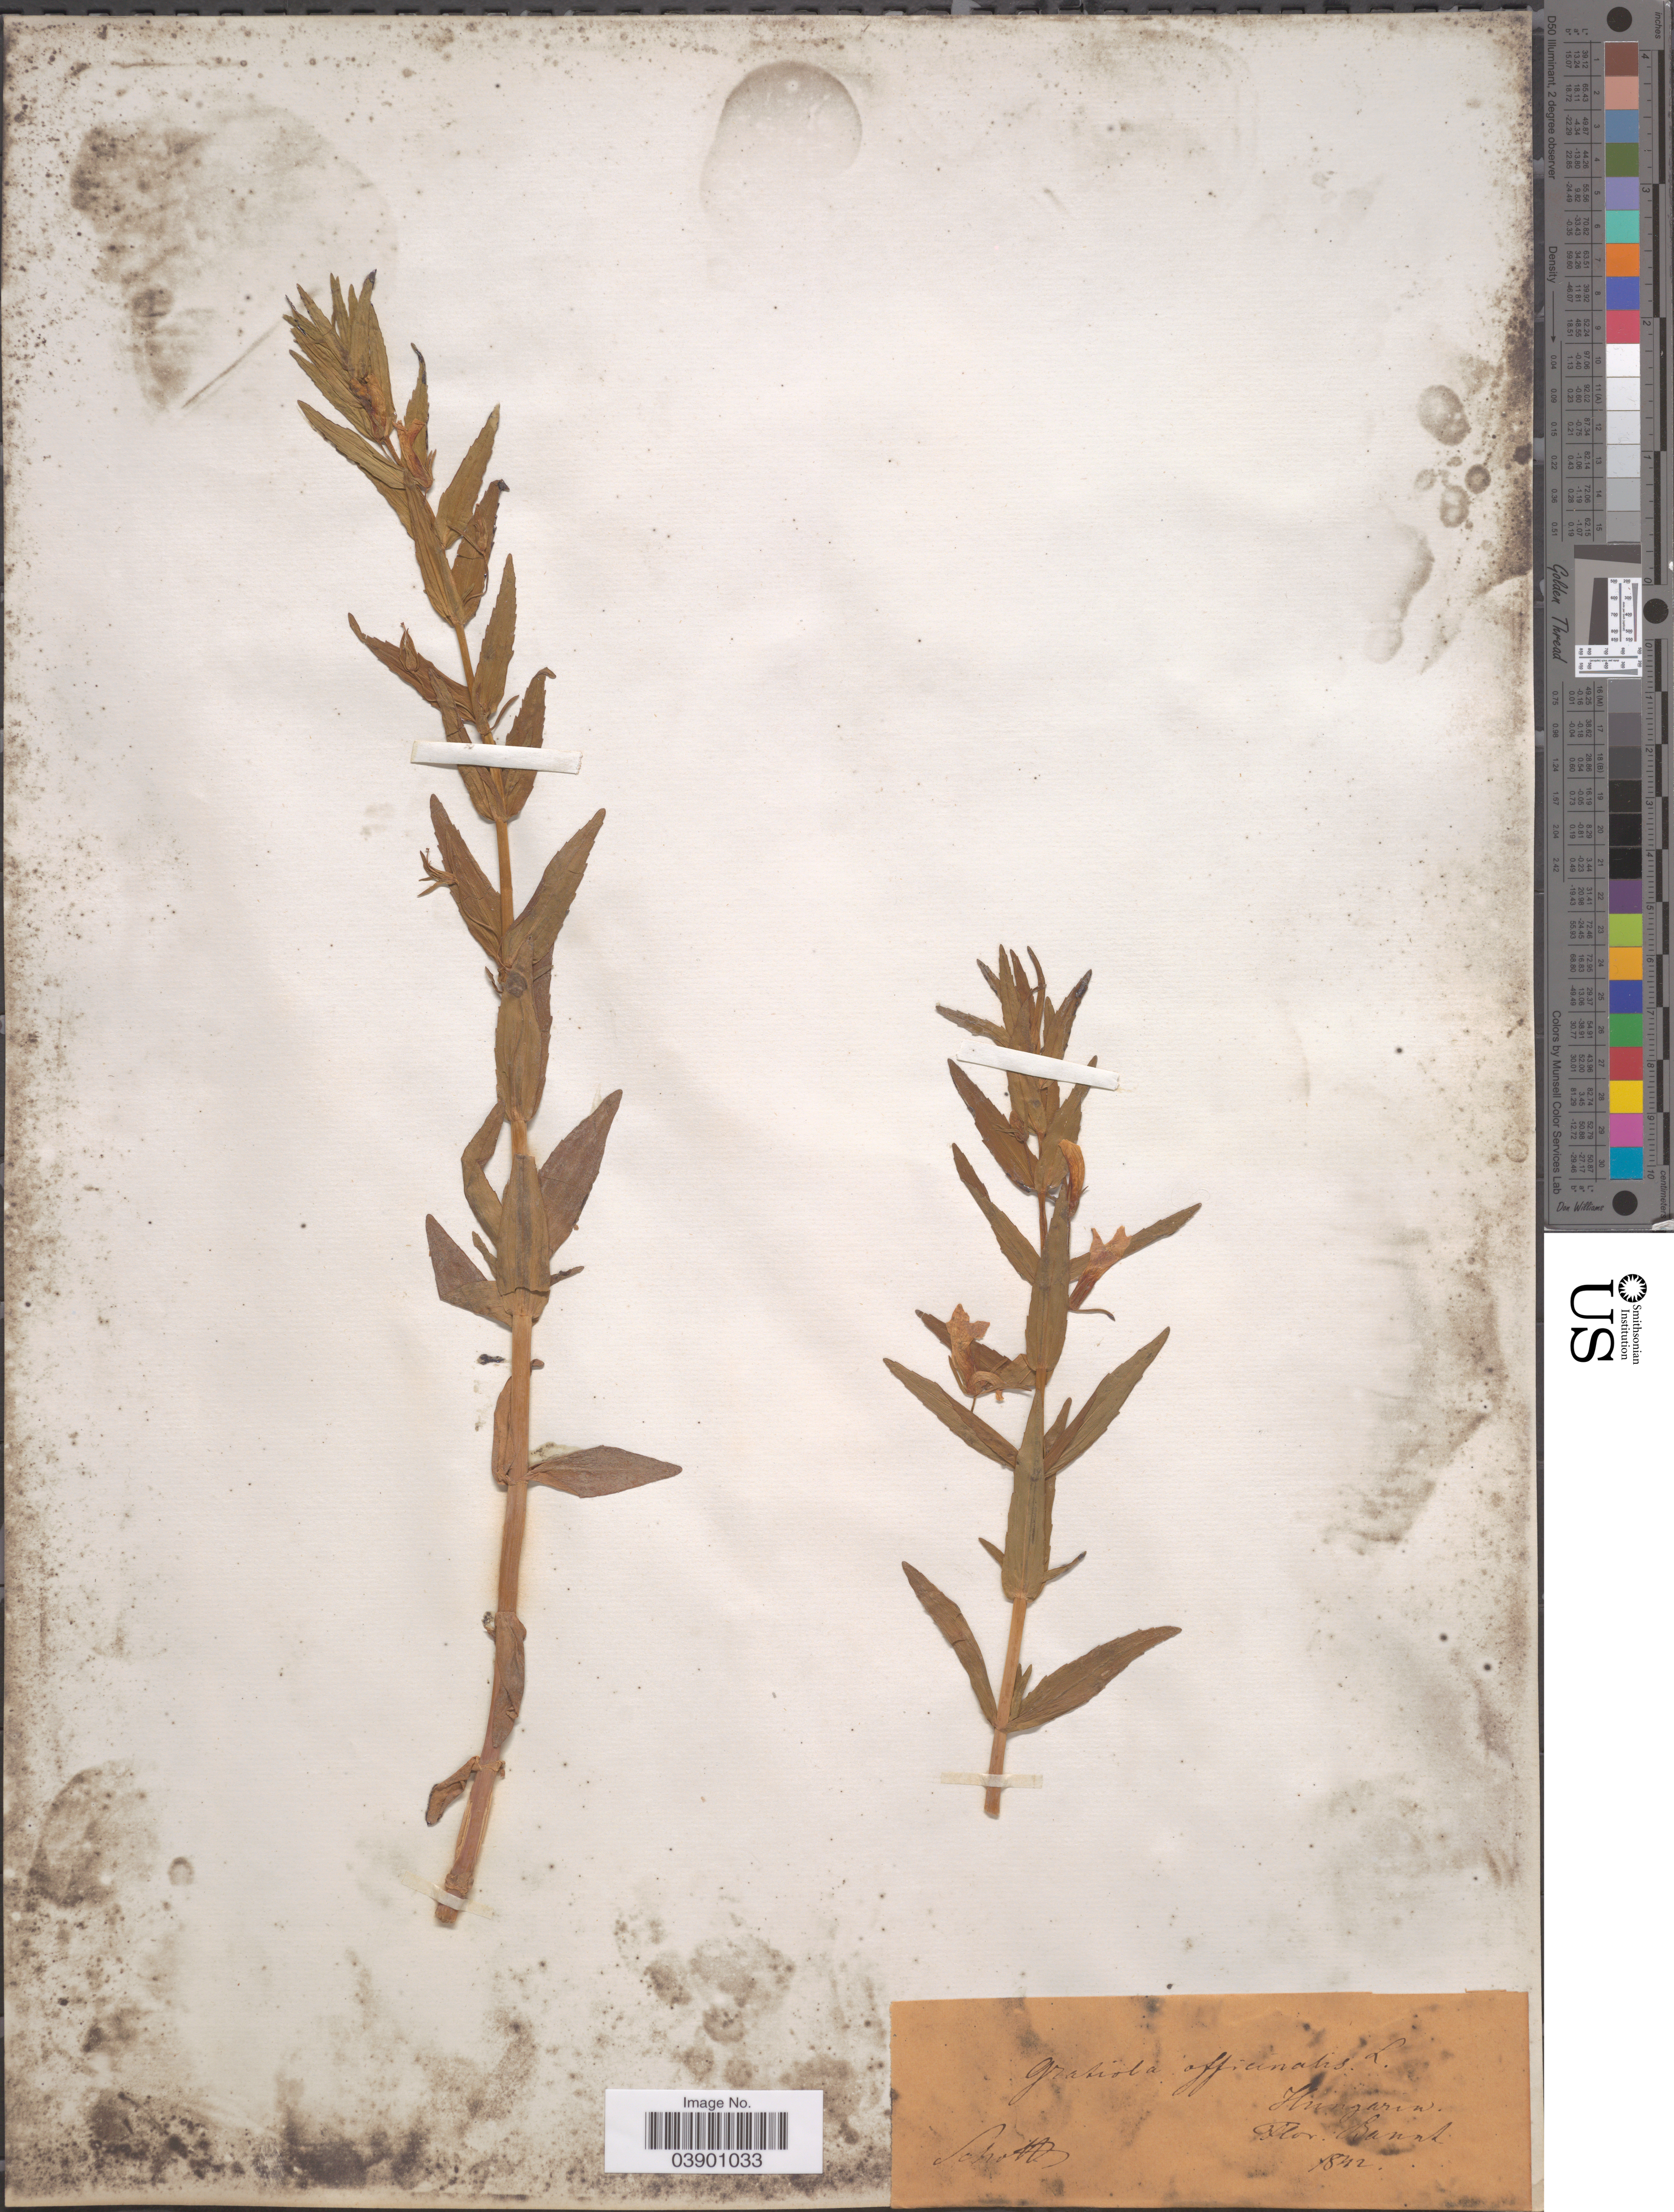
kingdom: Plantae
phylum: Tracheophyta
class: Magnoliopsida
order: Lamiales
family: Plantaginaceae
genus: Gratiola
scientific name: Gratiola officinalis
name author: L.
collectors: Schott, --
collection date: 1842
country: Hungary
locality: Banat.